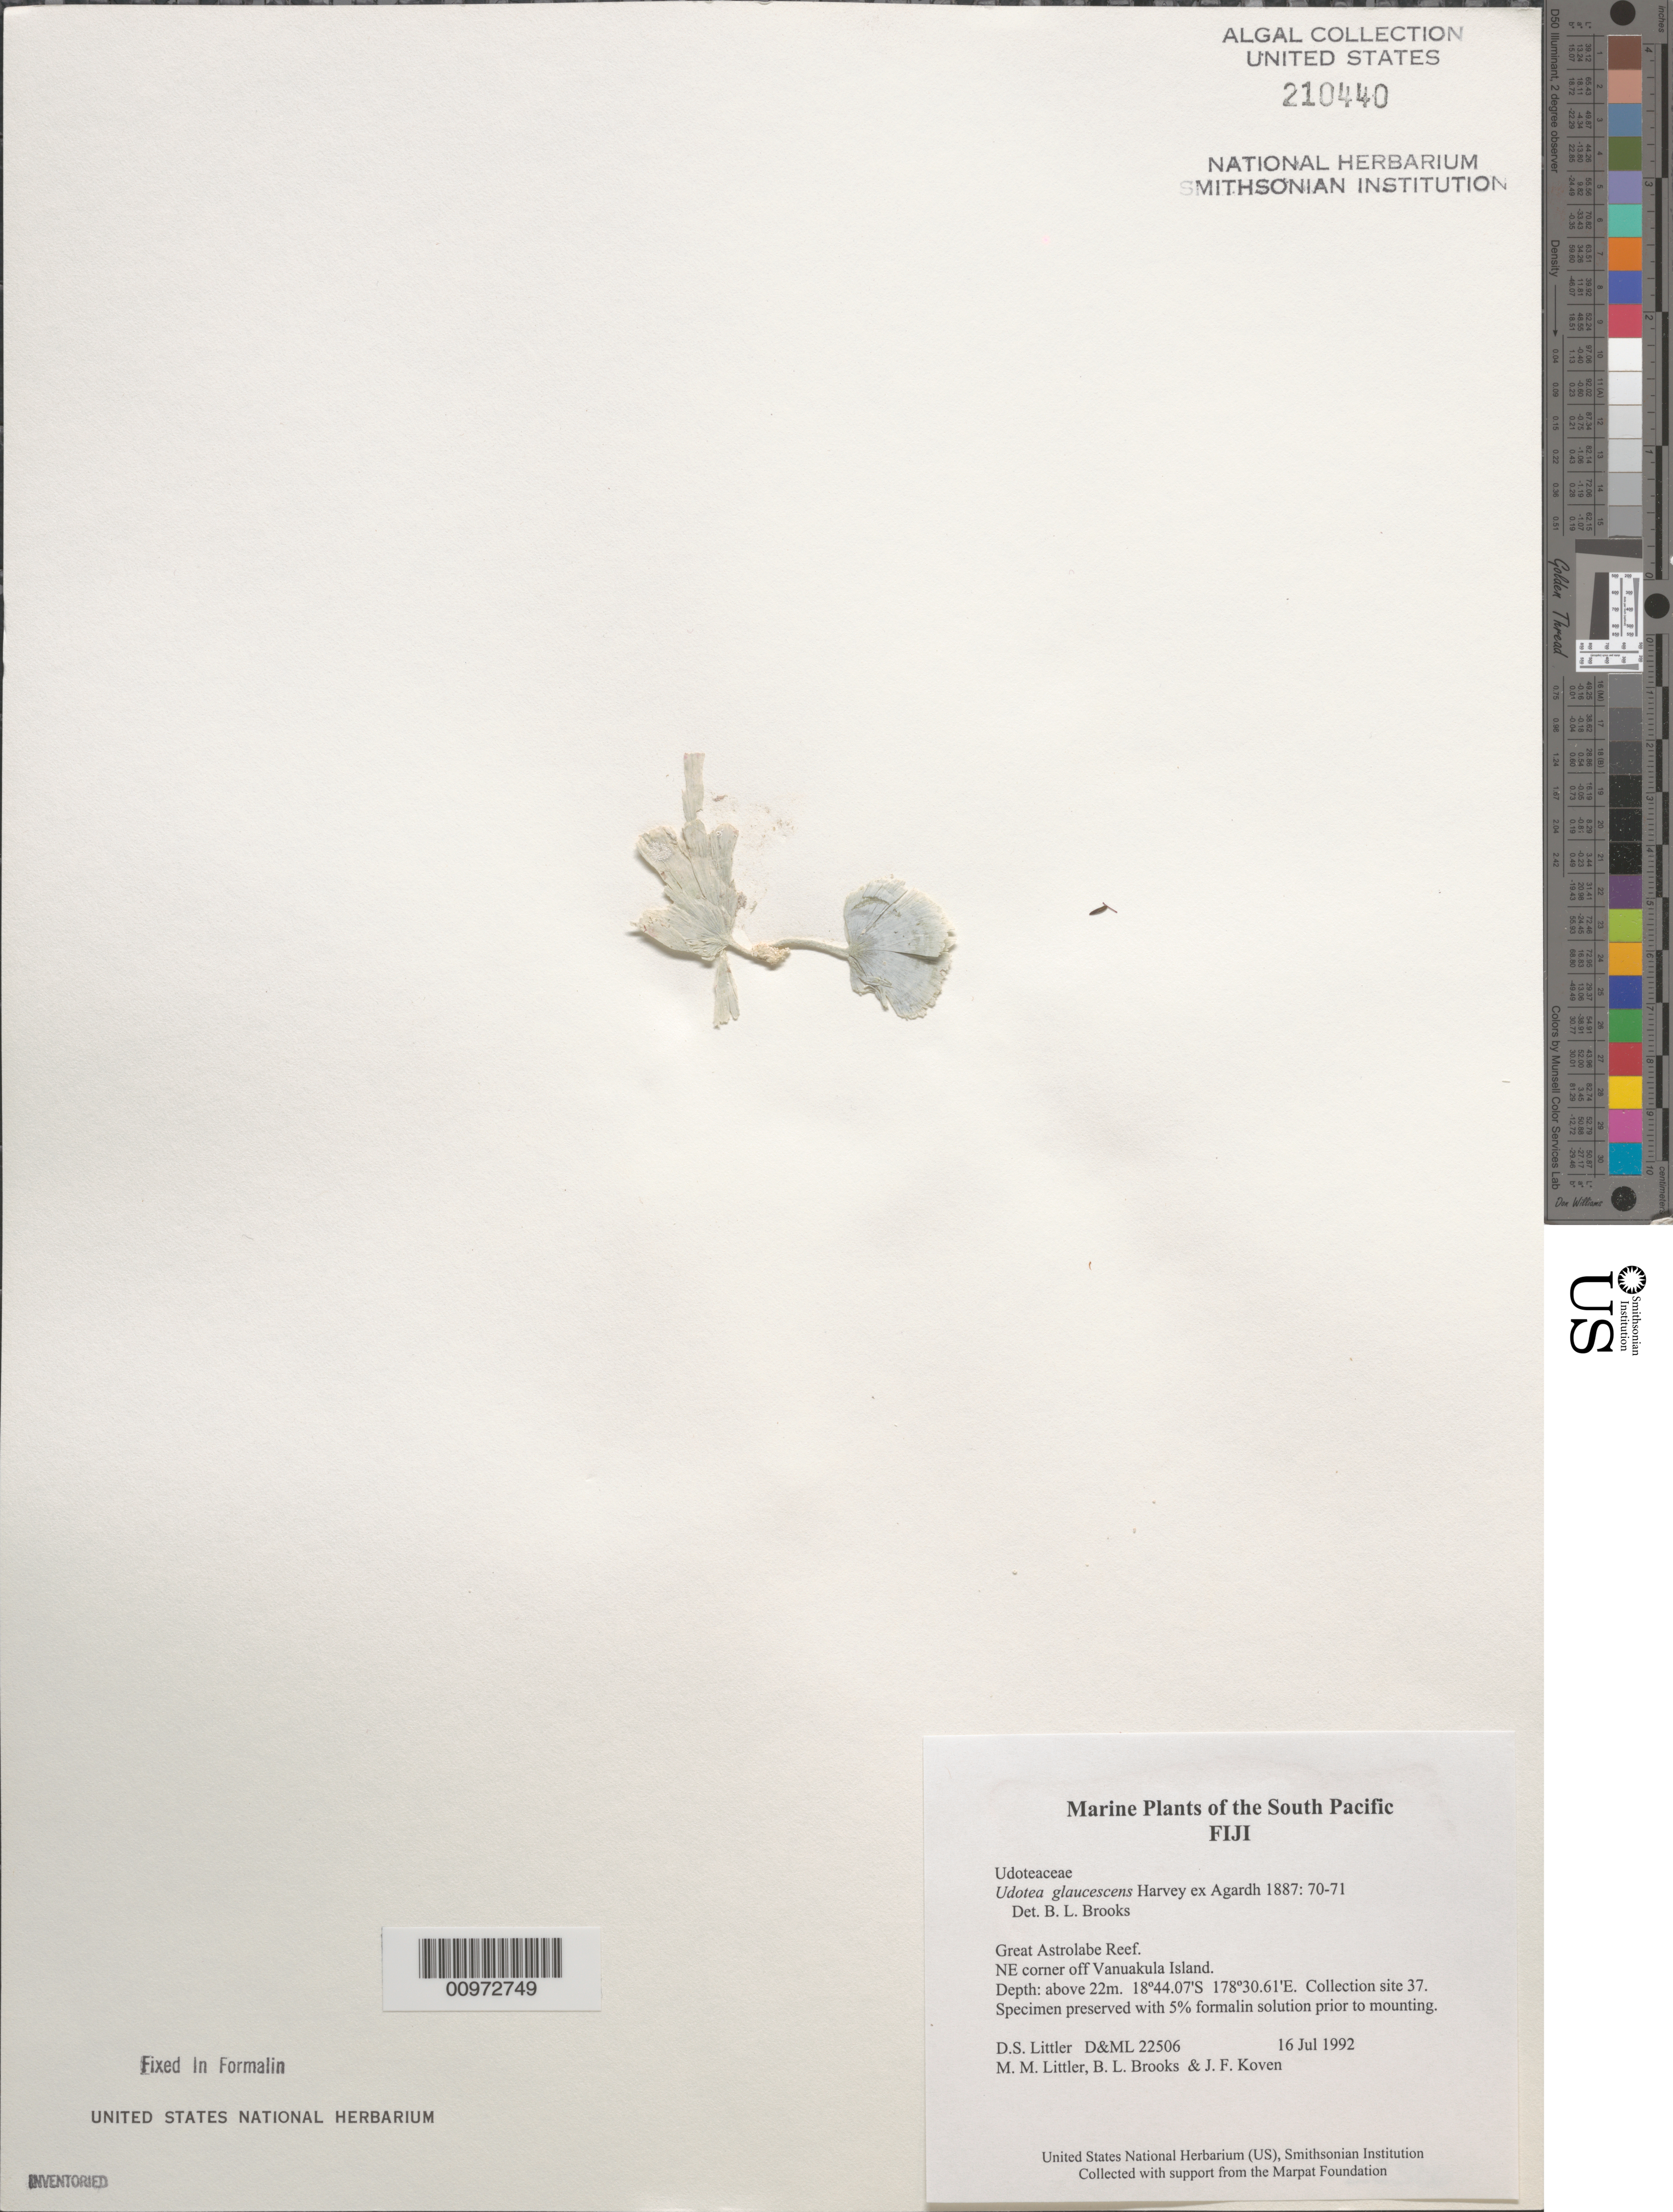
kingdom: Plantae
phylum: Chlorophyta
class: Ulvophyceae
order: Bryopsidales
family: Udoteaceae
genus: Udotea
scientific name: Udotea glaucescens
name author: Harv. ex J. Agardh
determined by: Brooks, B. L., (BOT), Smithsonian Institution - National Museum of Natural History (UNITED STATES)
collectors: D. S. Littler, M. M. Littler, B. Brooks & J. Koven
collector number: D&ML 22506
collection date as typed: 16 Jul 1993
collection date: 1993-07-16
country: Fiji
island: Vanuakula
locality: Great Astrolabe Reef, northeast corner off island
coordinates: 18 44.07'S, 178 30.61'E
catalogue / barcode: US 210440